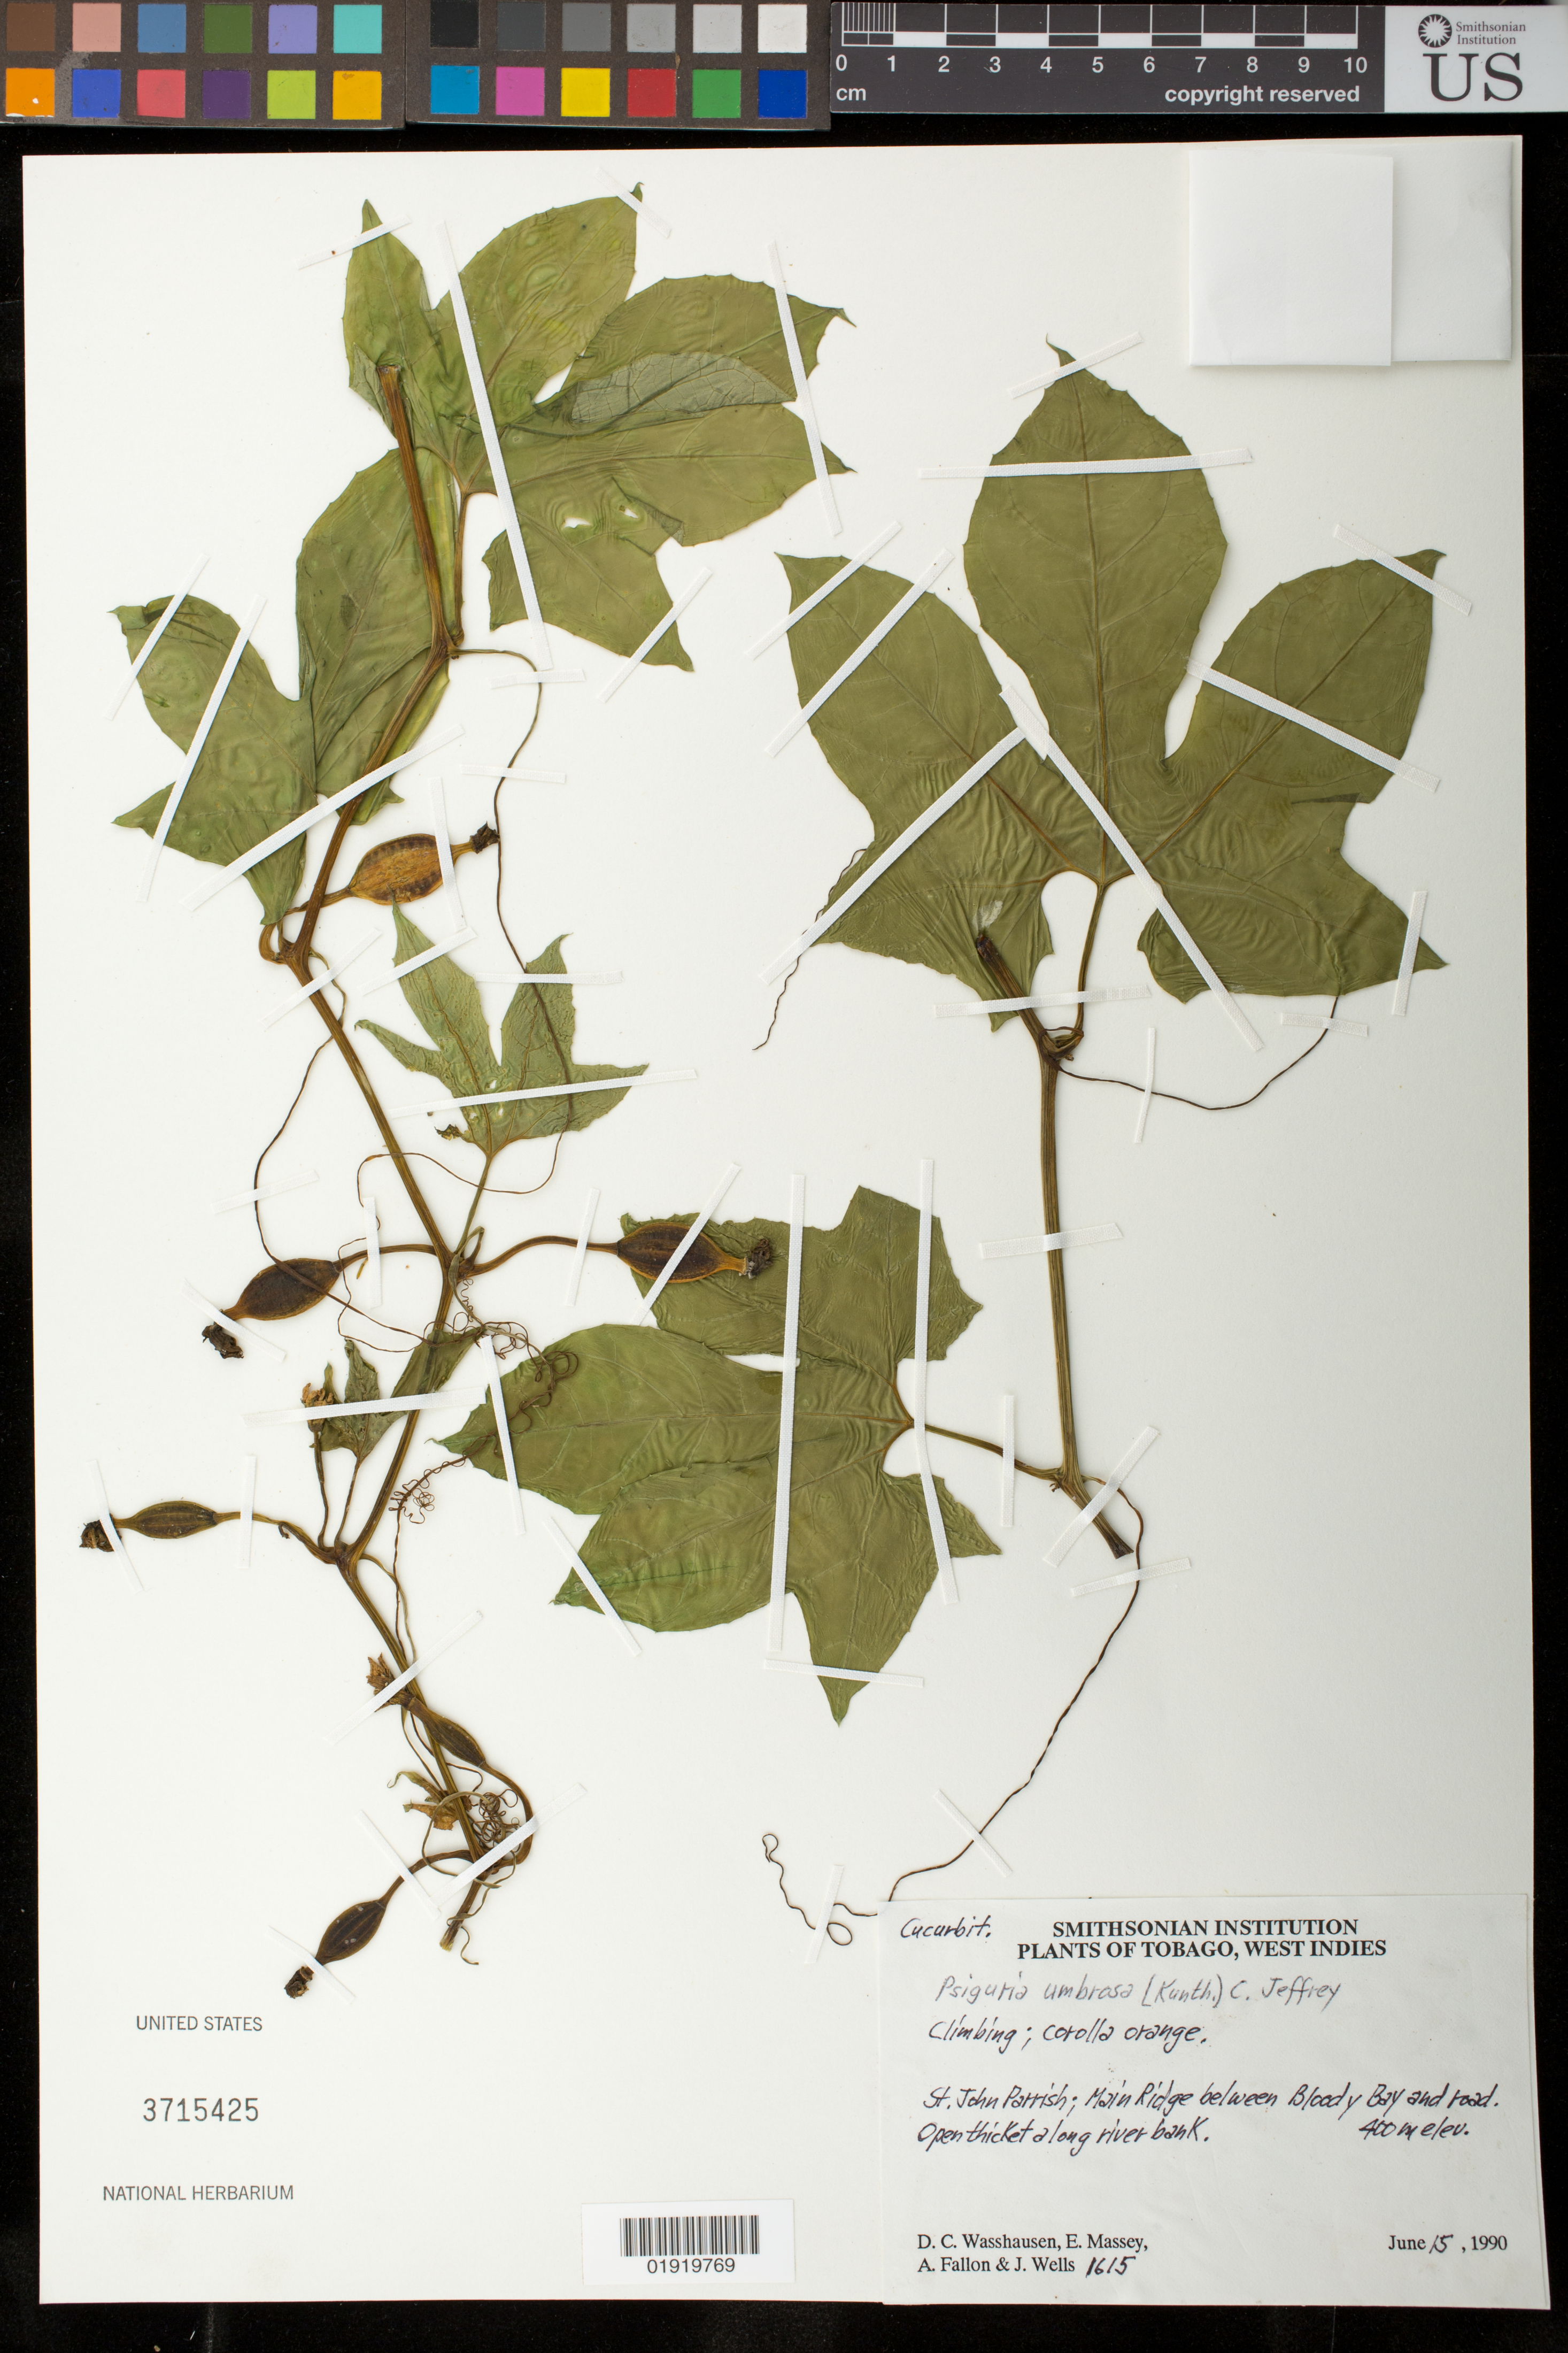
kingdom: Plantae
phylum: Tracheophyta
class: Magnoliopsida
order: Cucurbitales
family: Cucurbitaceae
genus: Psiguria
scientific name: Psiguria umbrosa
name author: (Kunth) C. Jeffrey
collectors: D. C. Wasshausen, E. Massey, A. Fallon & J. Wells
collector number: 1615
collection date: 1990-06-15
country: Trinidad and Tobago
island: Tobago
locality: St. John Parrish: Main Ridge, between Bloody Bay and road. Open thicket along river bank.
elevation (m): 400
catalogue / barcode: US 3715425